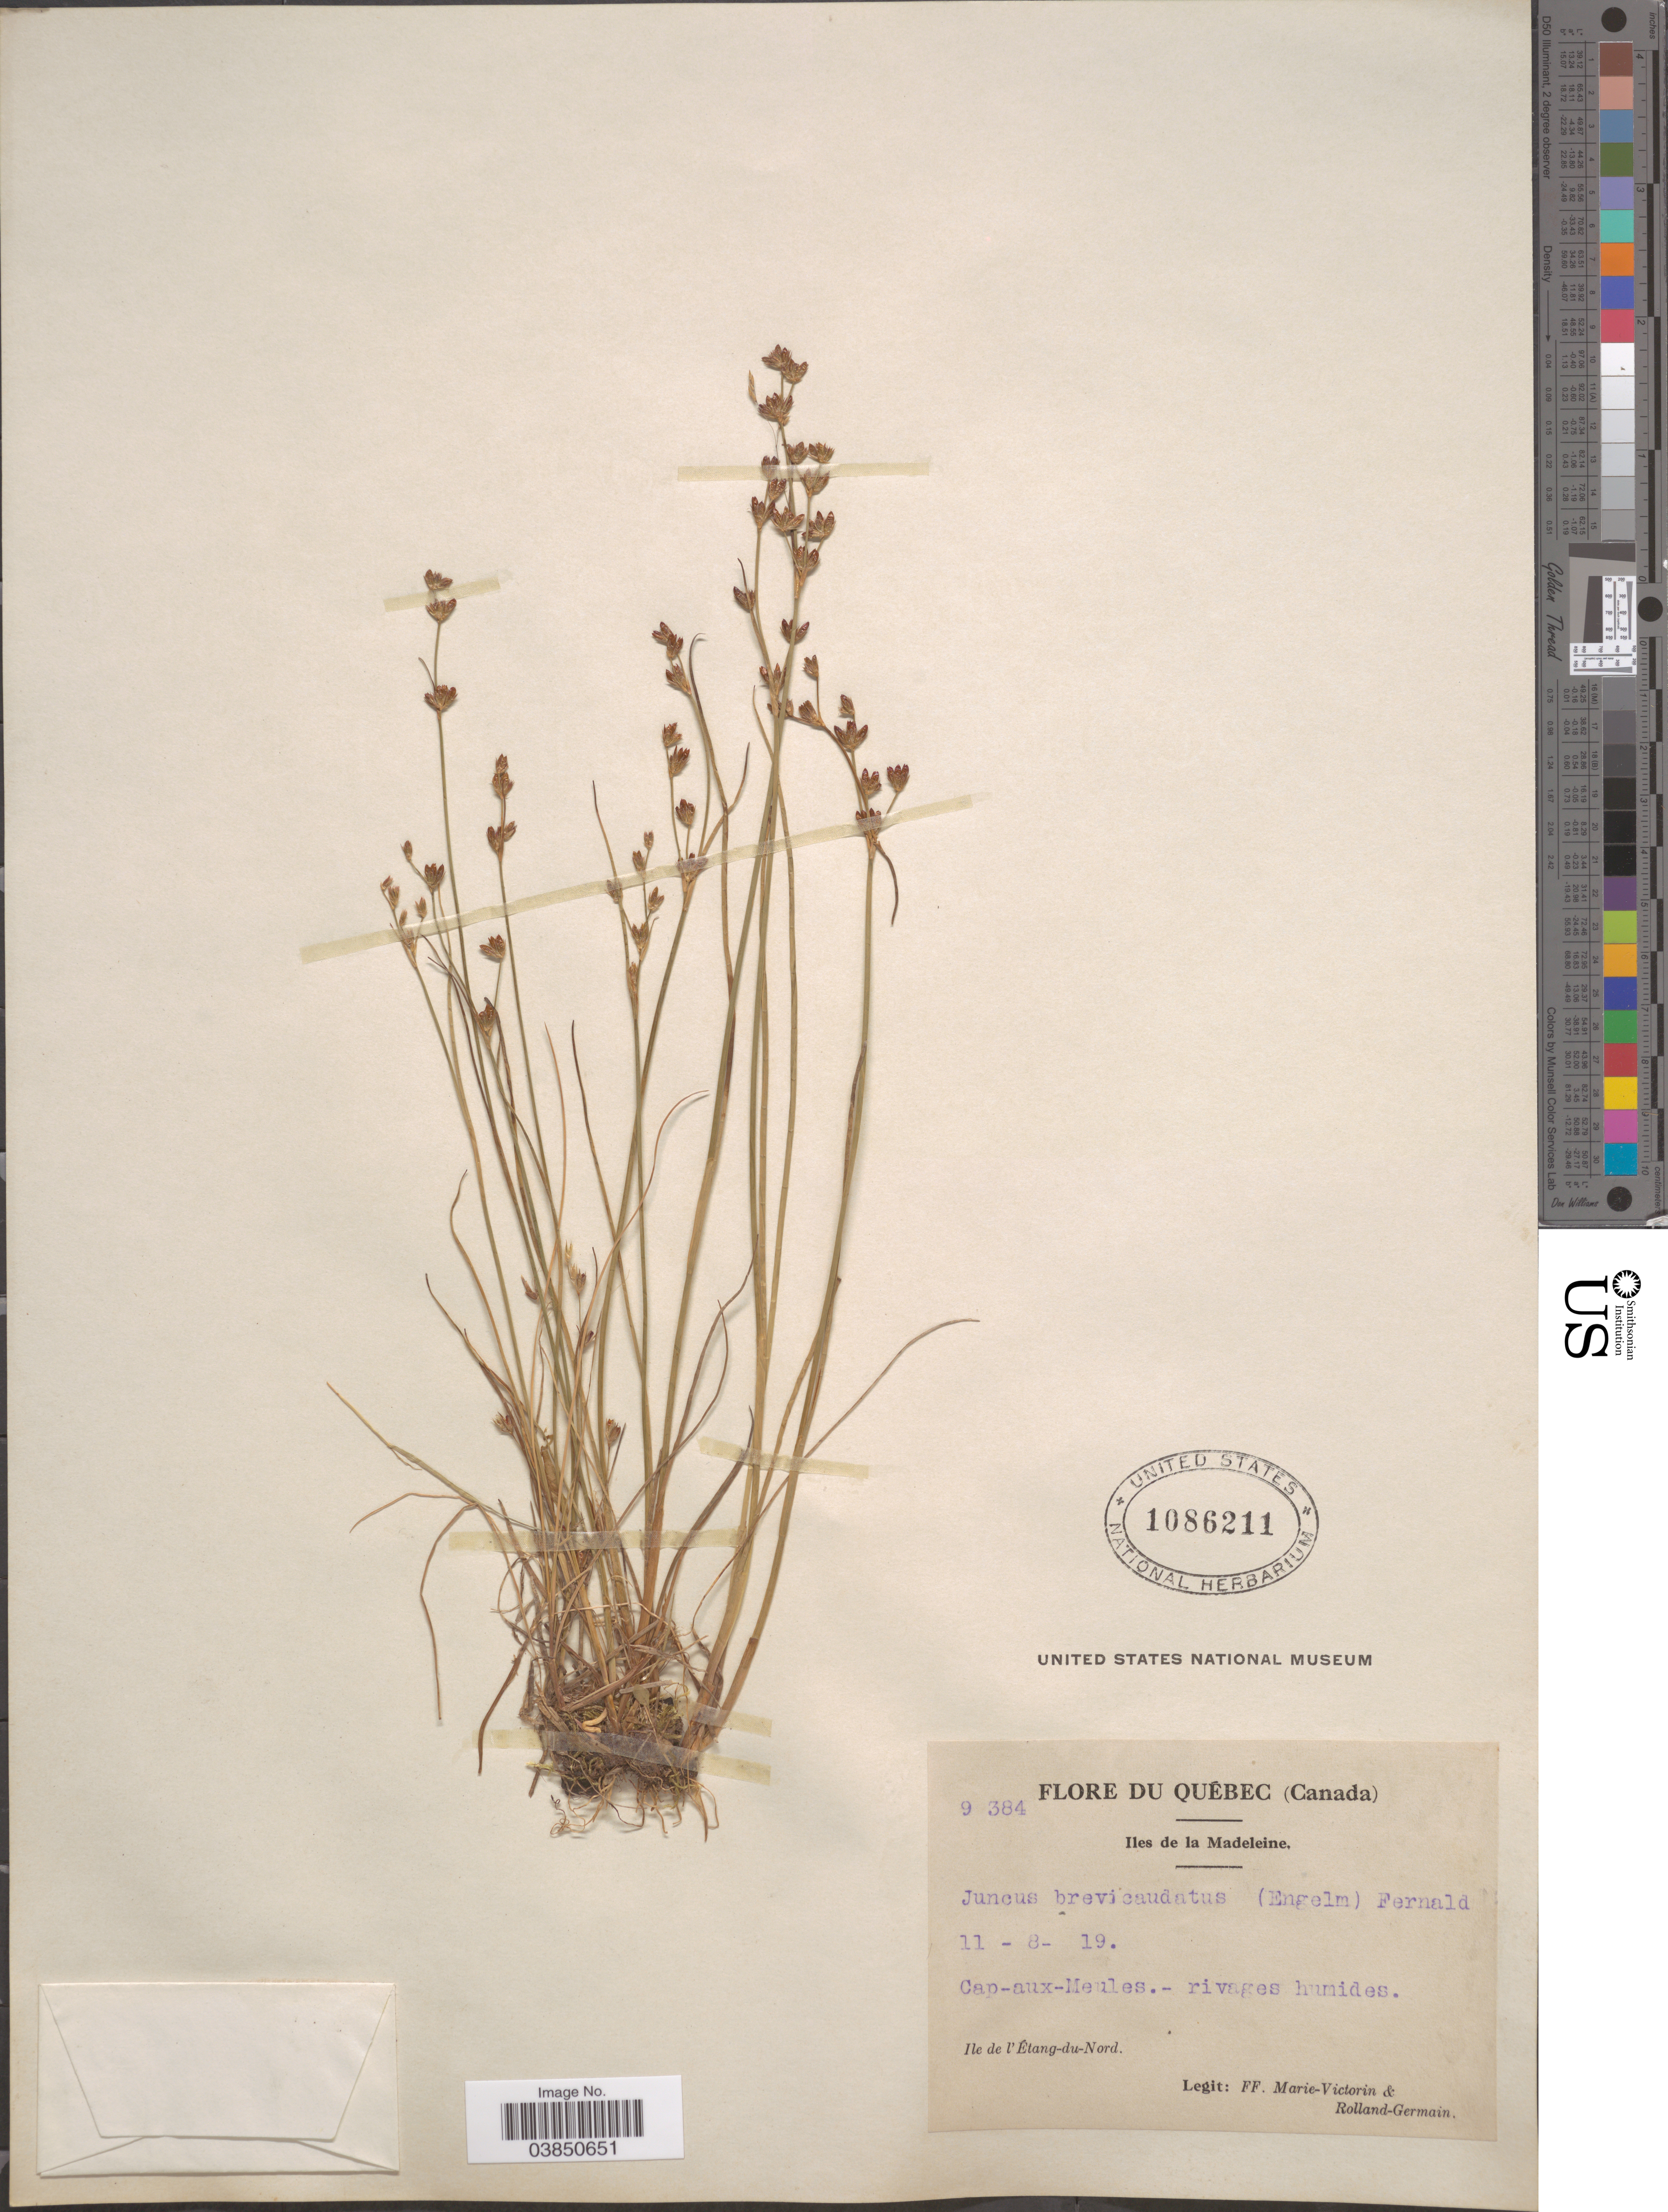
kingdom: Plantae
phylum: Tracheophyta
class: Liliopsida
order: Poales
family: Juncaceae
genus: Juncus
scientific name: Juncus brevicaudatus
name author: (Engelm.) Fernald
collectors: F. Marie-Victorin & Rolland-Germain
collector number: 9384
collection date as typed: Transcribed d/m/y: 11/8/19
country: Canada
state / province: Quebec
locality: Iles de la Madeleine. Cap-aux-Meules.-. Ile de l'Étang-du-Nord.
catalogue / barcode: US 1086211